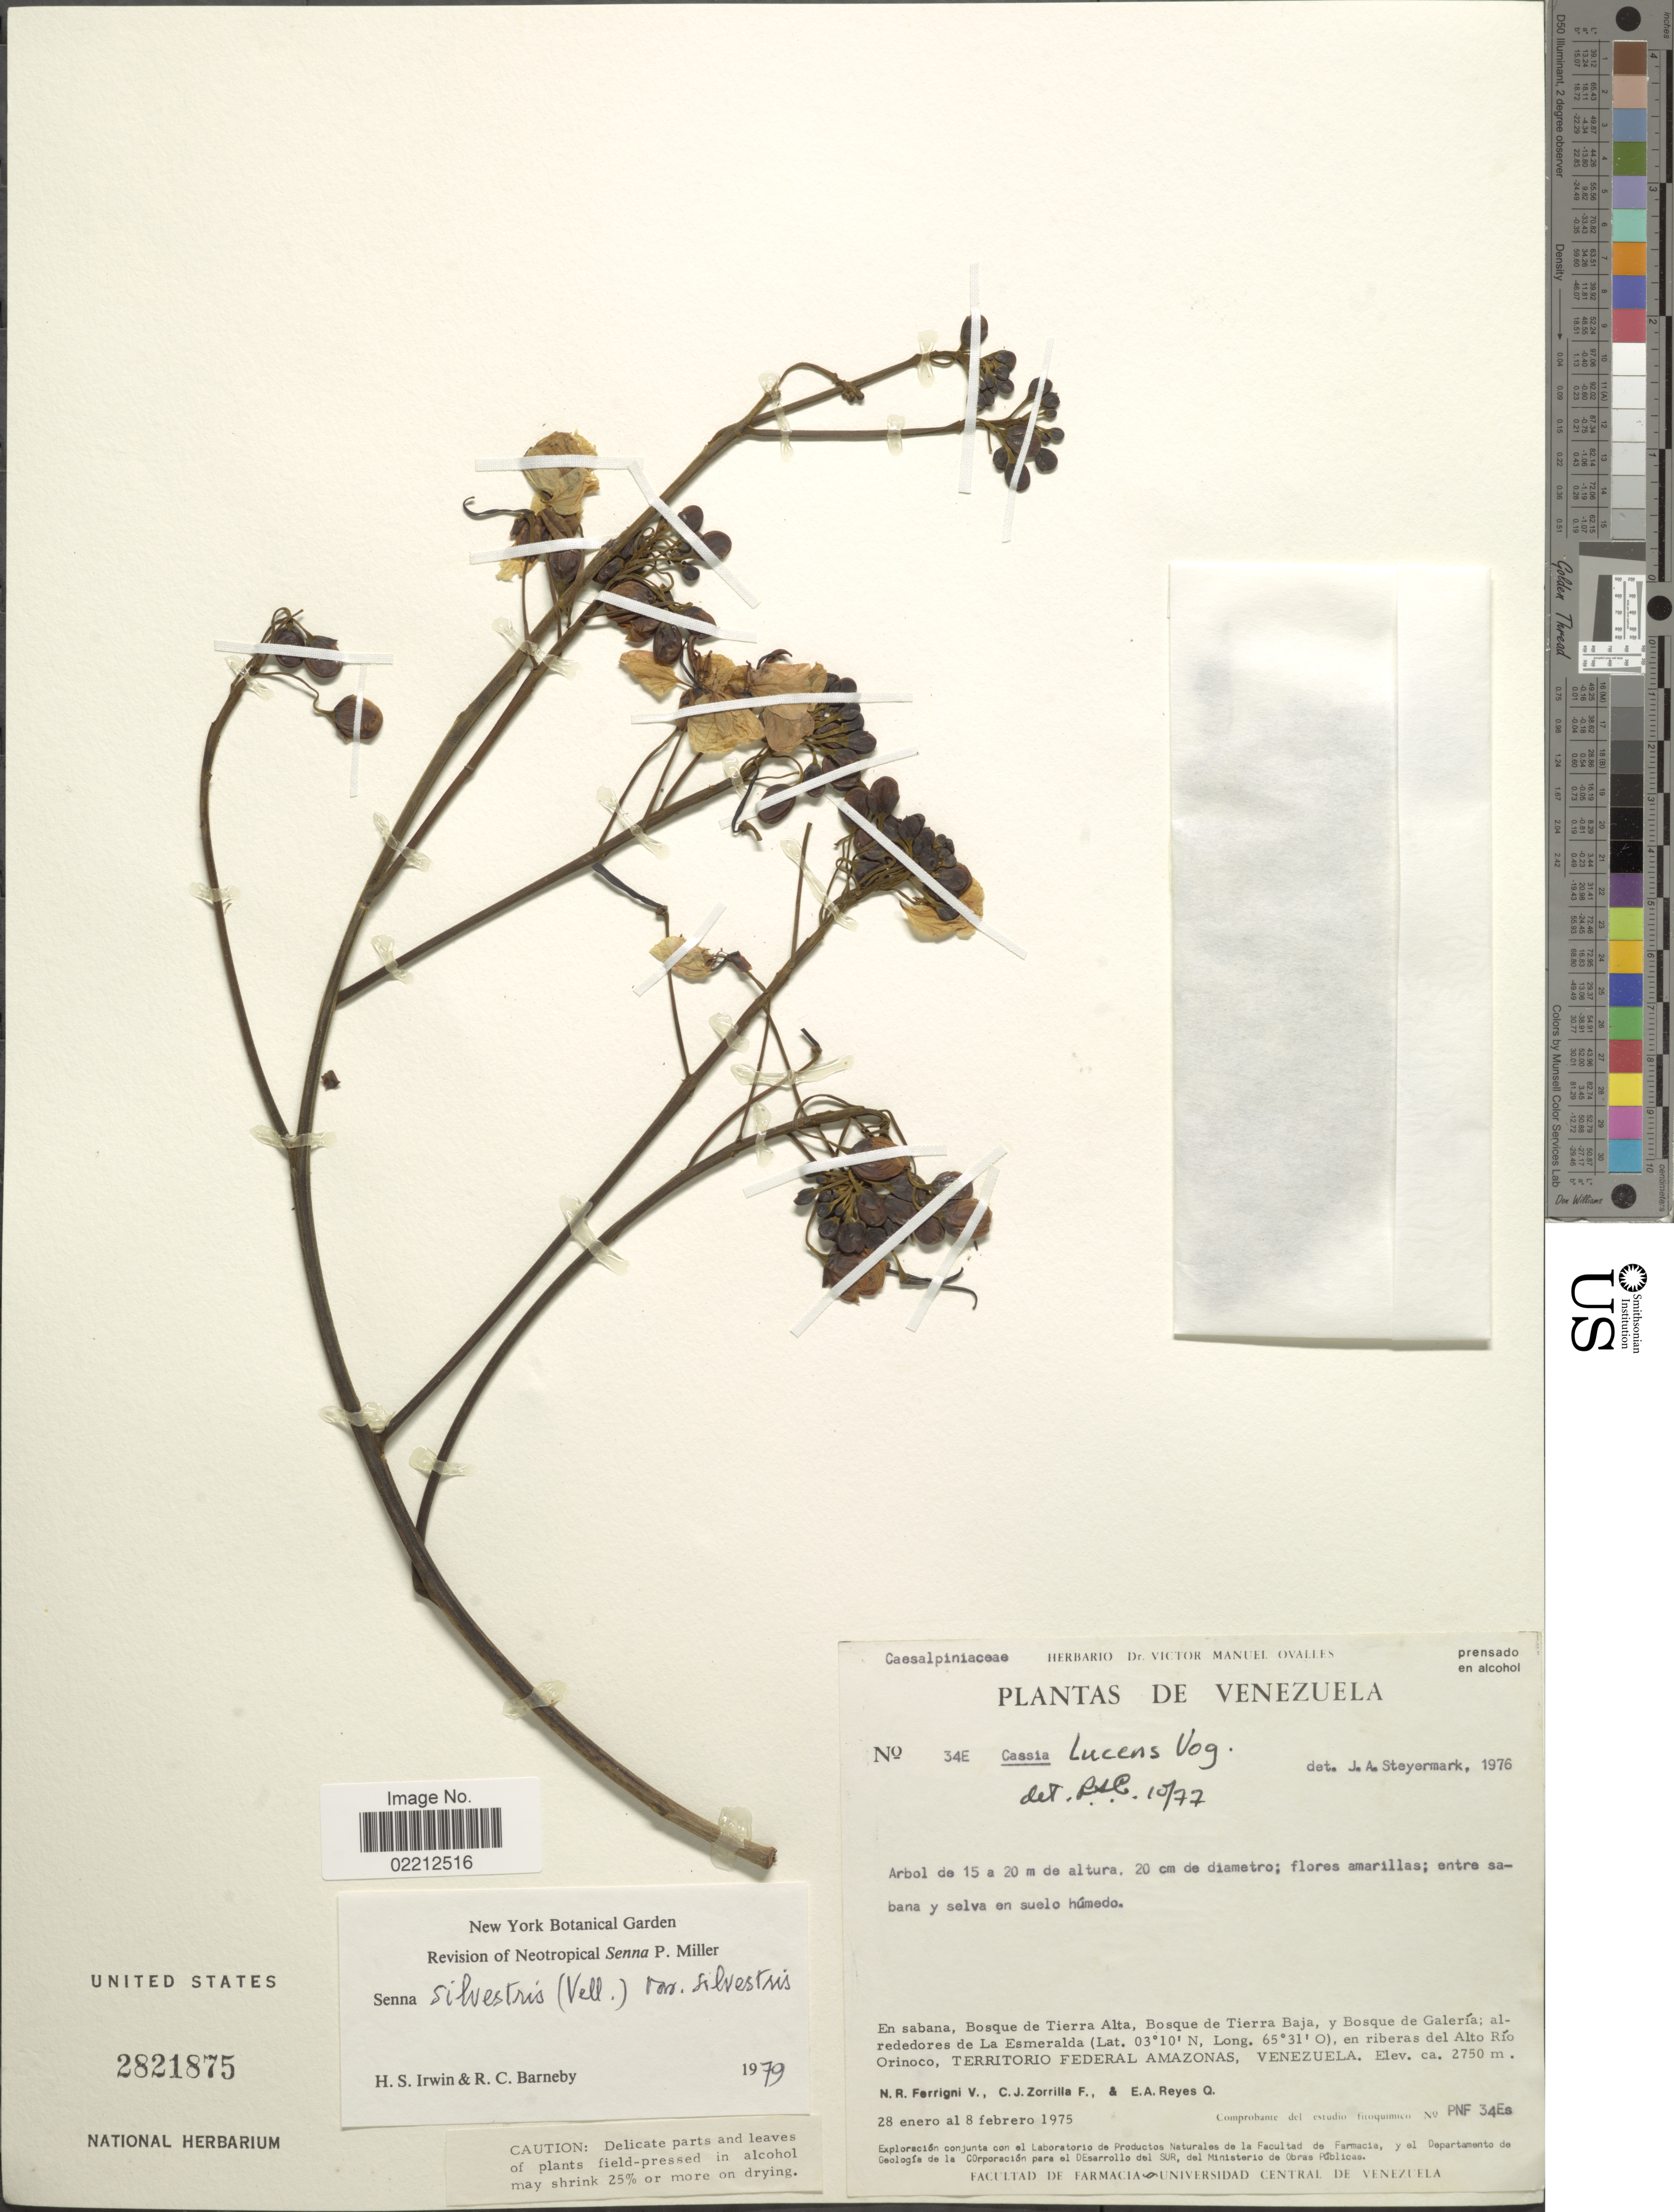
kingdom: Plantae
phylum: Tracheophyta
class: Magnoliopsida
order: Fabales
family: Fabaceae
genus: Senna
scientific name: Senna silvestris var. silvestris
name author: (Vell.) H.S. Irwin & Barneby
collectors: N. Ferrigni V., C. Zorrilla F. & E. A. Reyes Q.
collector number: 34E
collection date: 1975-01-28/1975-02-08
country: Venezuela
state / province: Amazonas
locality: En sabana, Bosque de Tierra Alta, Bosque de Tierra Baja, y Bosque de Galeria: alrededores de la Esmeralda , en riberas del alto Rio Orinoco, Territorio Federal Amazonas, Venzuela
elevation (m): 2750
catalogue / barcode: US 2821875